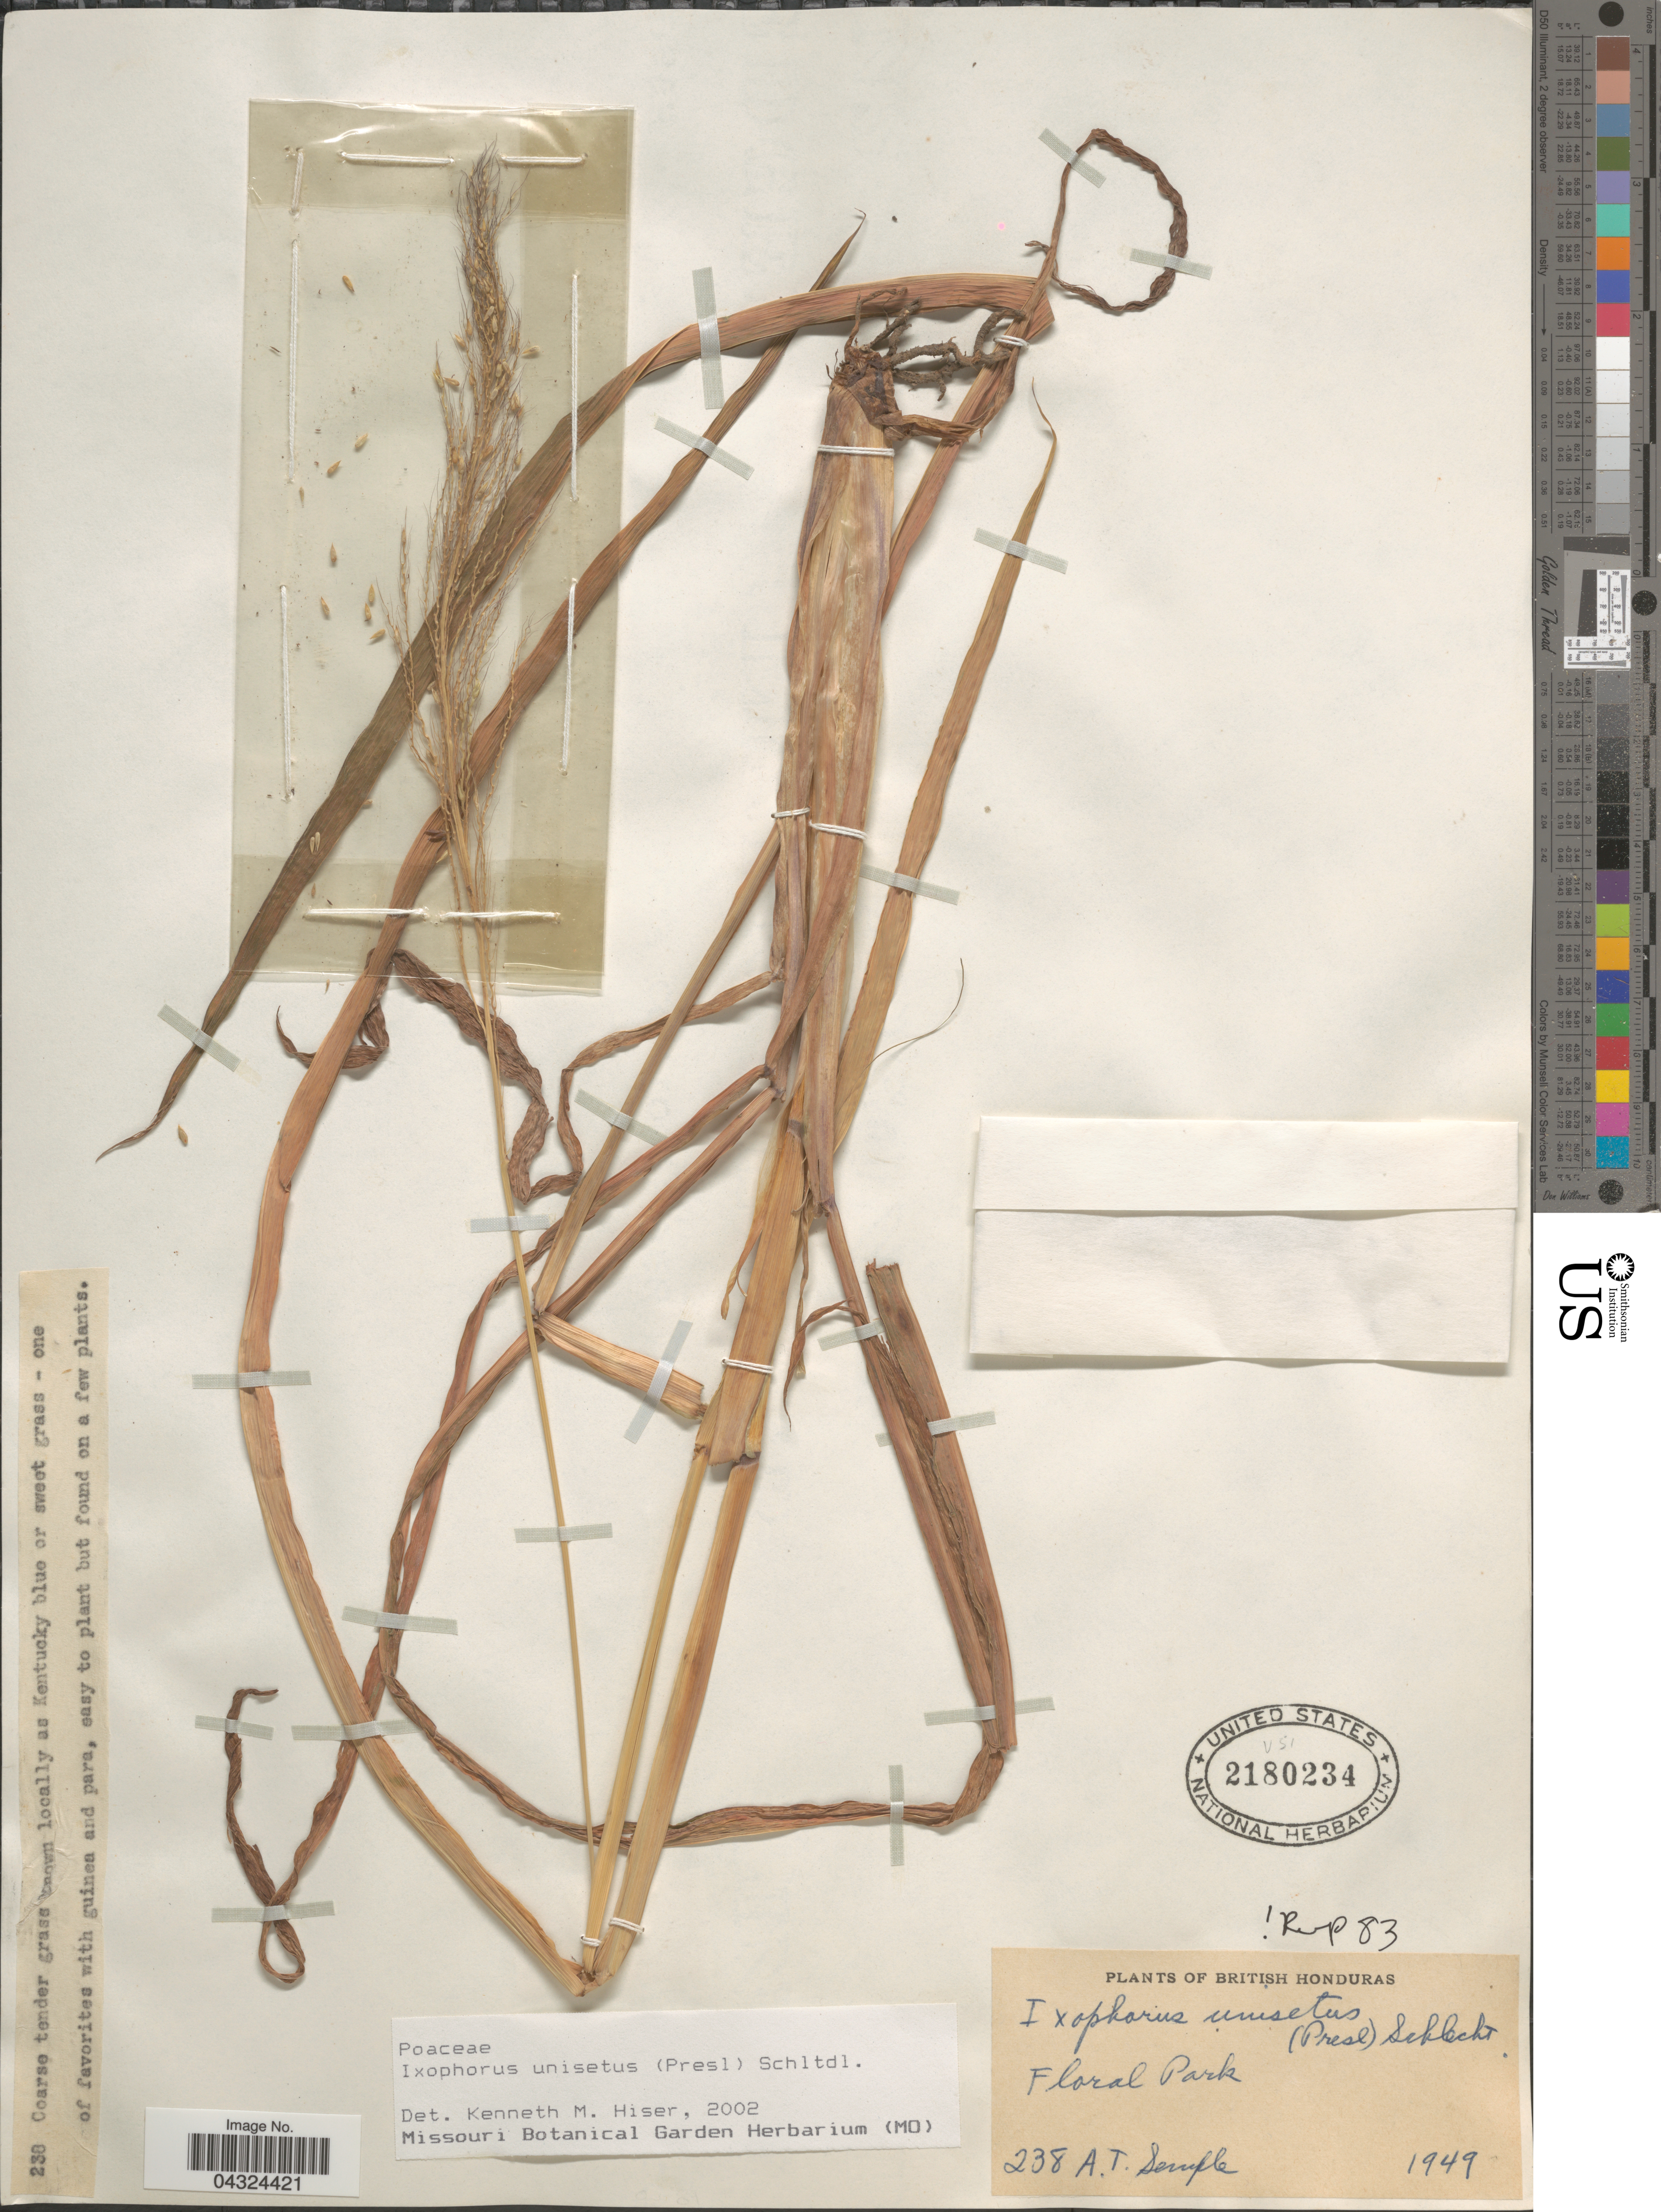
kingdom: Plantae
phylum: Tracheophyta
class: Liliopsida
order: Poales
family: Poaceae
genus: Ixophorus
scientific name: Ixophorus unisetus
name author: (J. Presl) Schltdl.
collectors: A. Semple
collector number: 238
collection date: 1949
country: Belize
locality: British Honduras. Floral Park.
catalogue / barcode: US 2180234